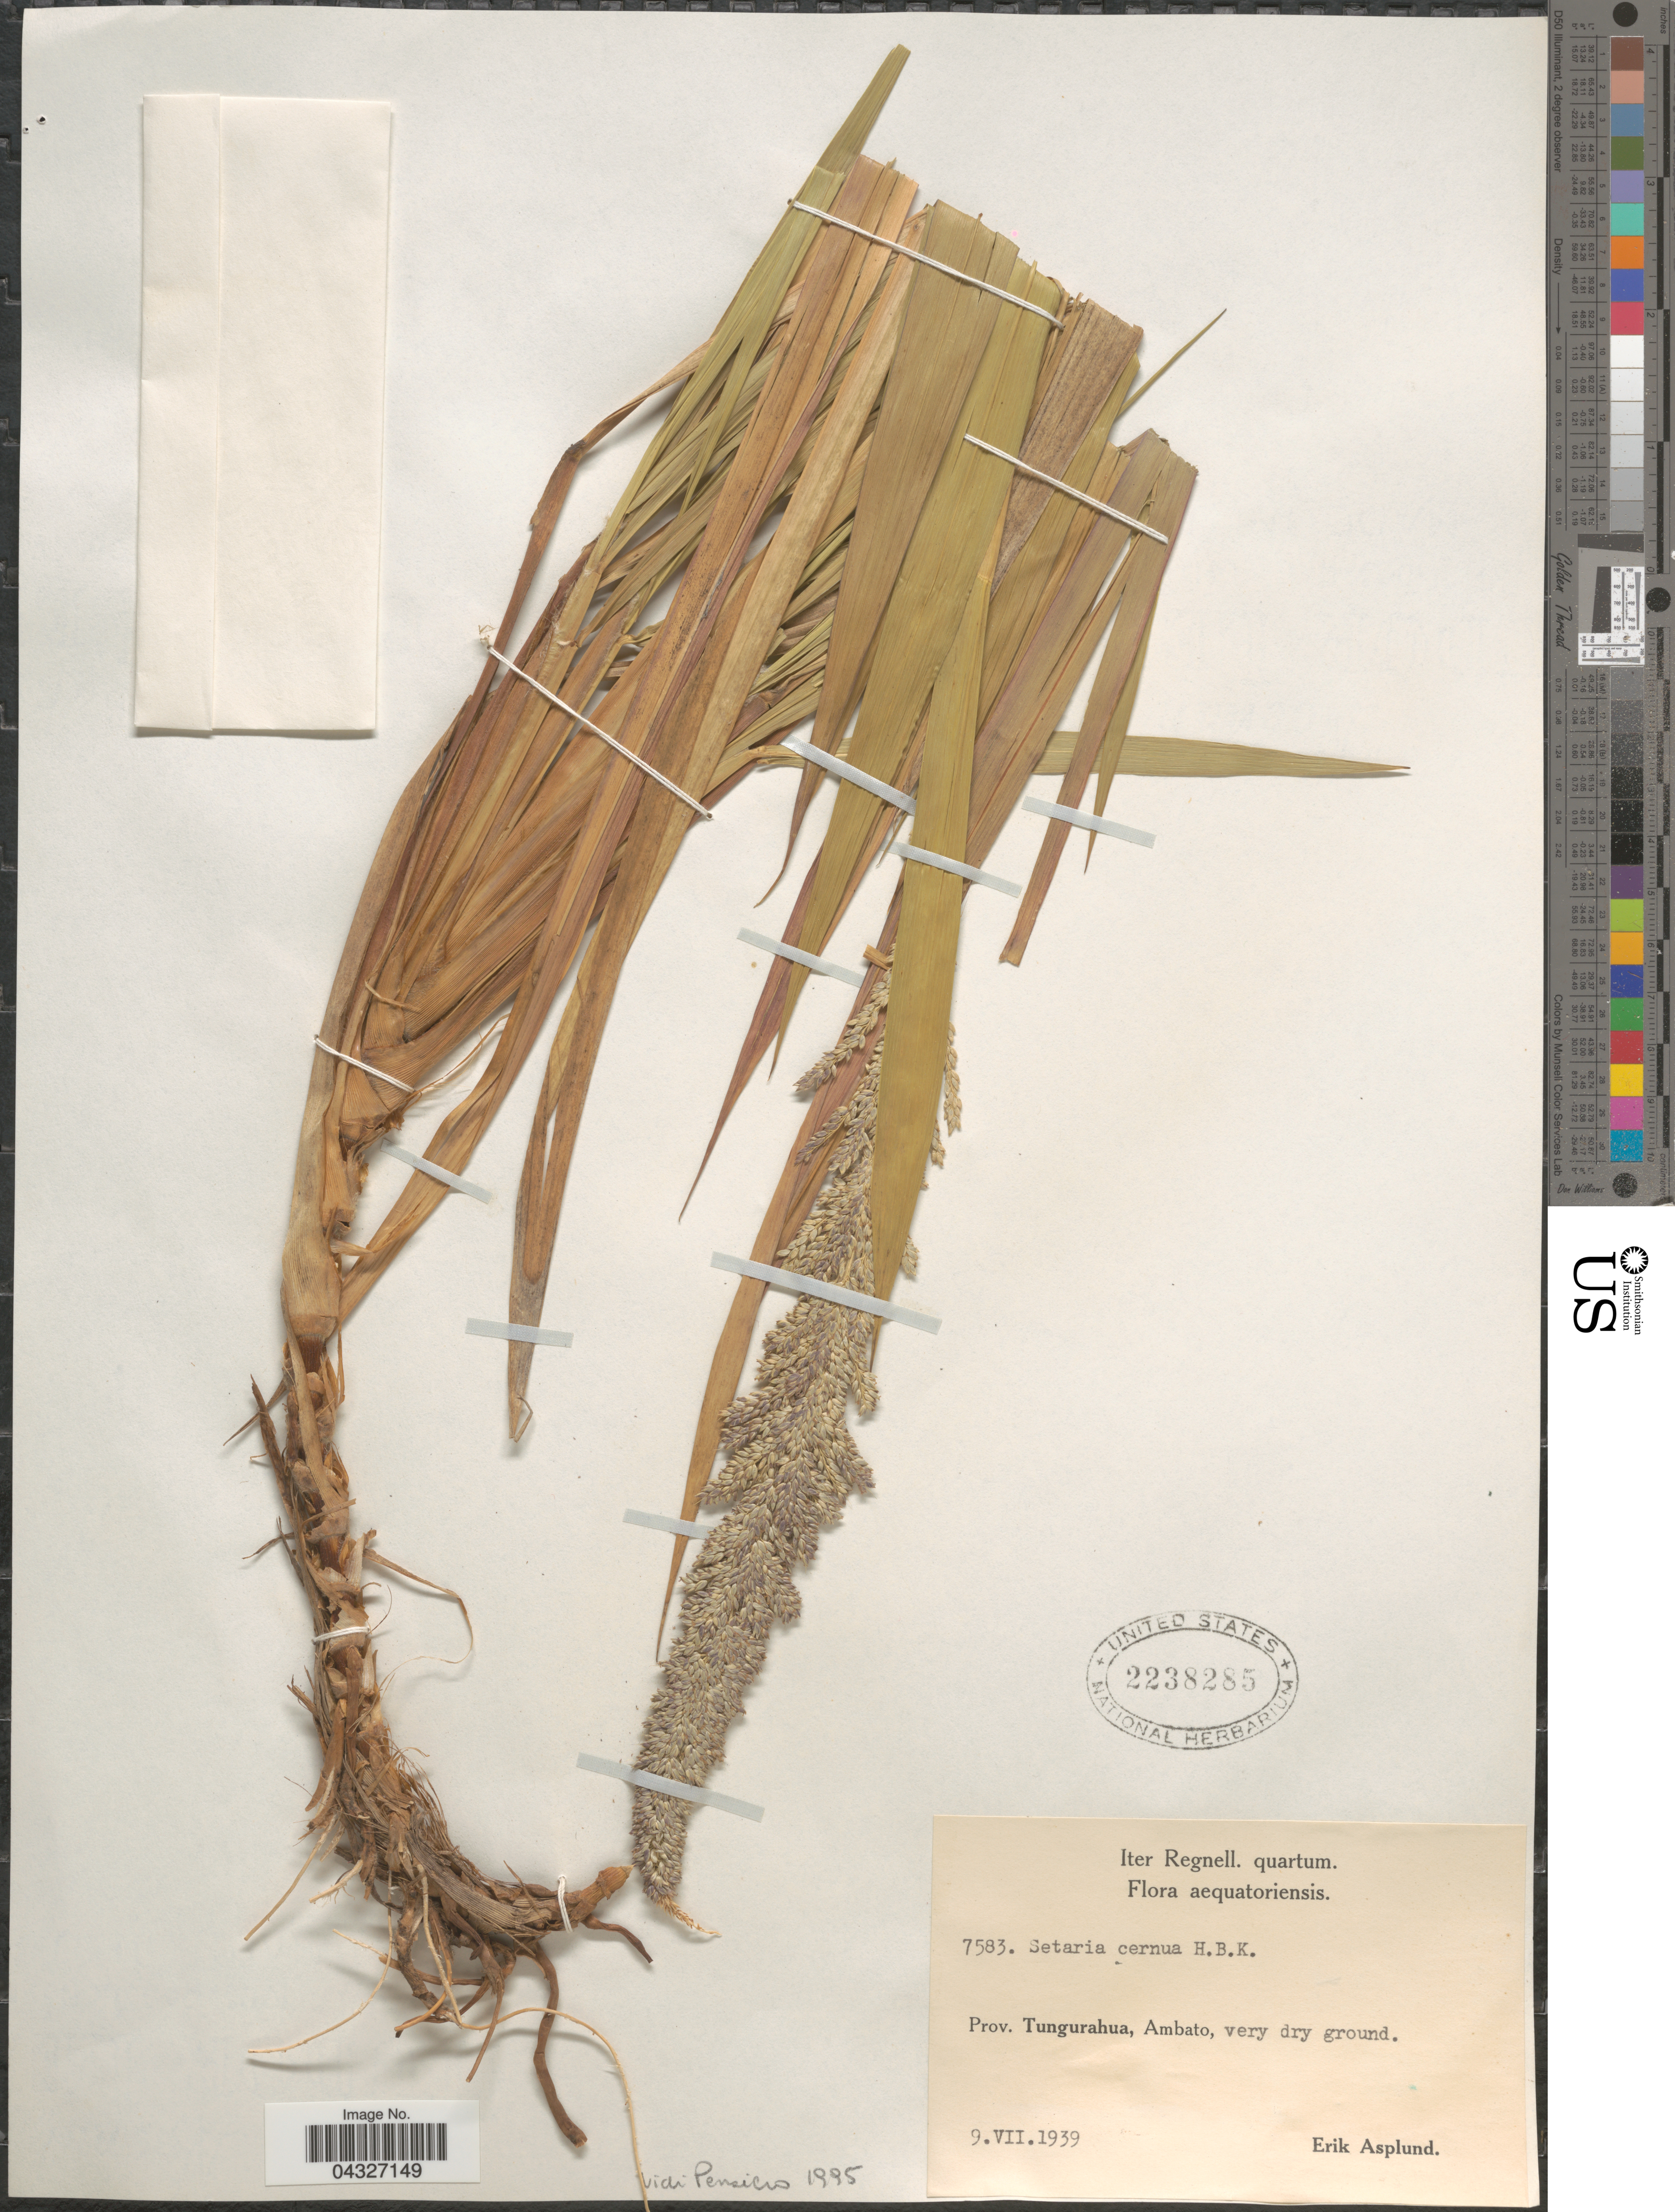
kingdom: Plantae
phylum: Tracheophyta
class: Liliopsida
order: Poales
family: Poaceae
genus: Setaria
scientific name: Setaria cernua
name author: Kunth in Humb.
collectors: E. Asplund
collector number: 7583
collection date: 1939-07-09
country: Ecuador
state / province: Tungurahua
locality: Iter Regnell. quartum. Ambato.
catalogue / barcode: US 2238285